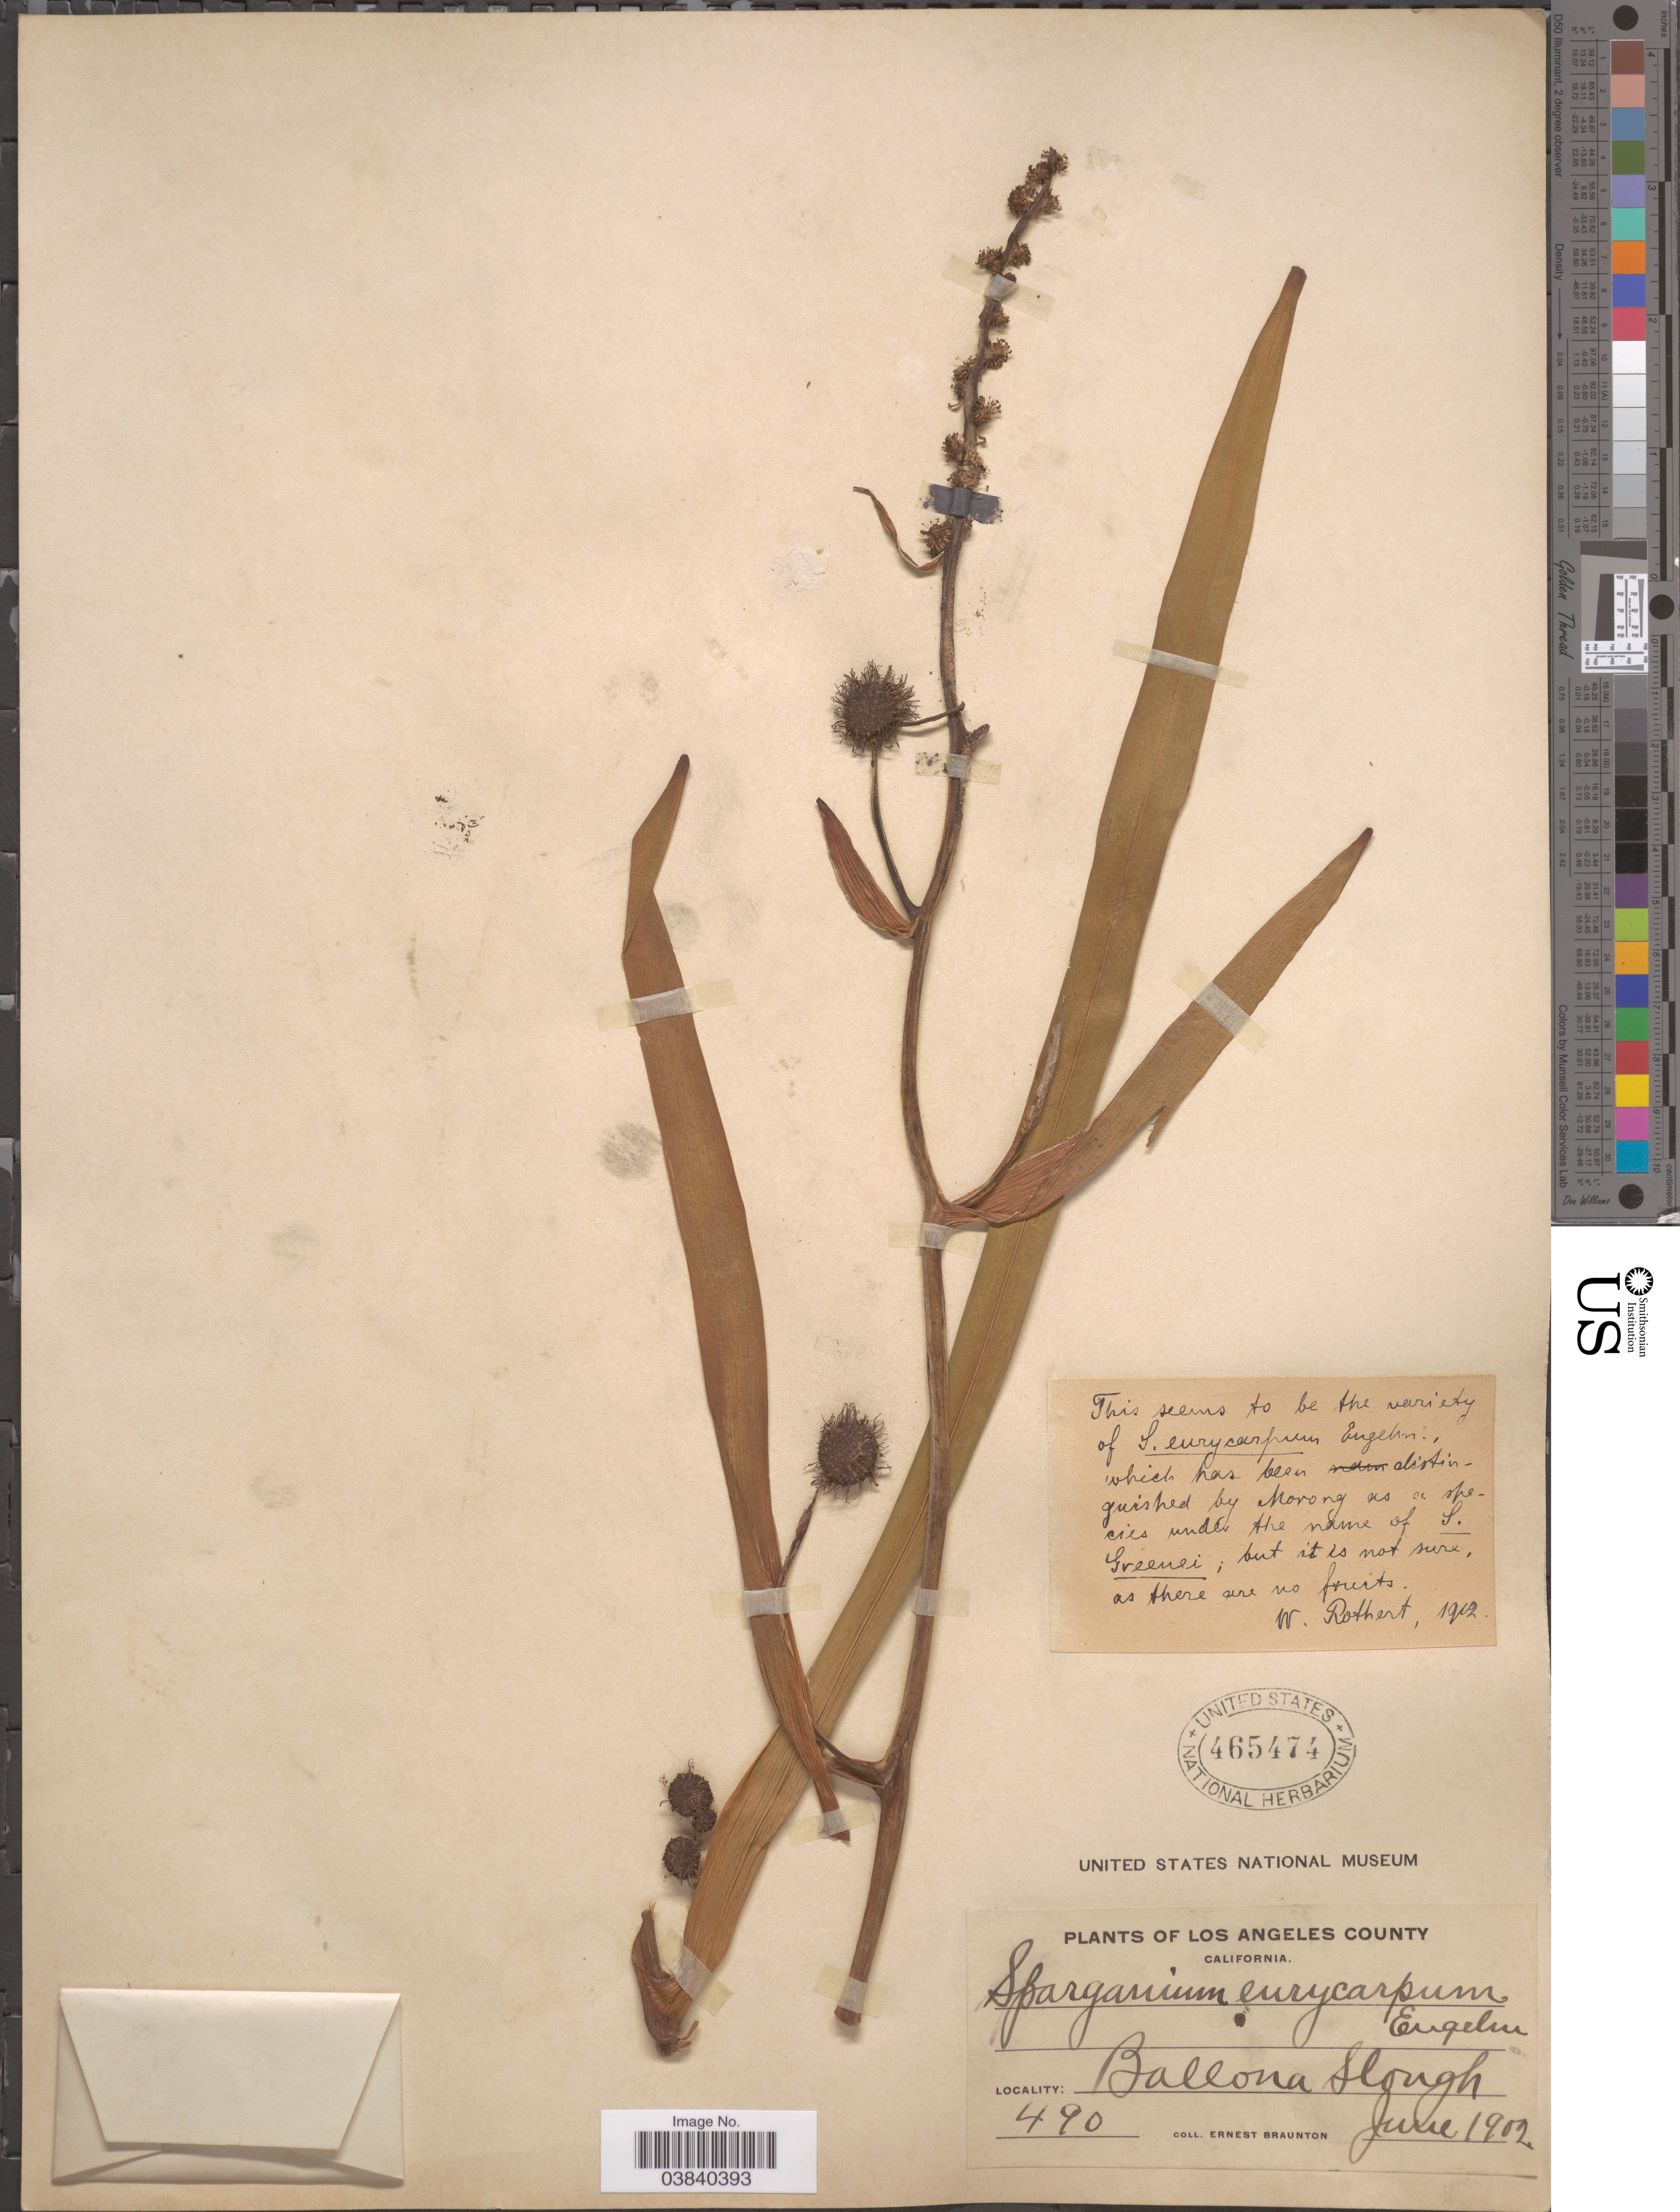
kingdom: Plantae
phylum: Tracheophyta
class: Liliopsida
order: Poales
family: Typhaceae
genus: Sparganium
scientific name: Sparganium eurycarpum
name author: Engelm.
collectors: E. Braunton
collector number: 490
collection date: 1902-06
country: United States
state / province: California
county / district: Los Angeles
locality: Los Angeles County. Ballona Slough.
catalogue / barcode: US 465474